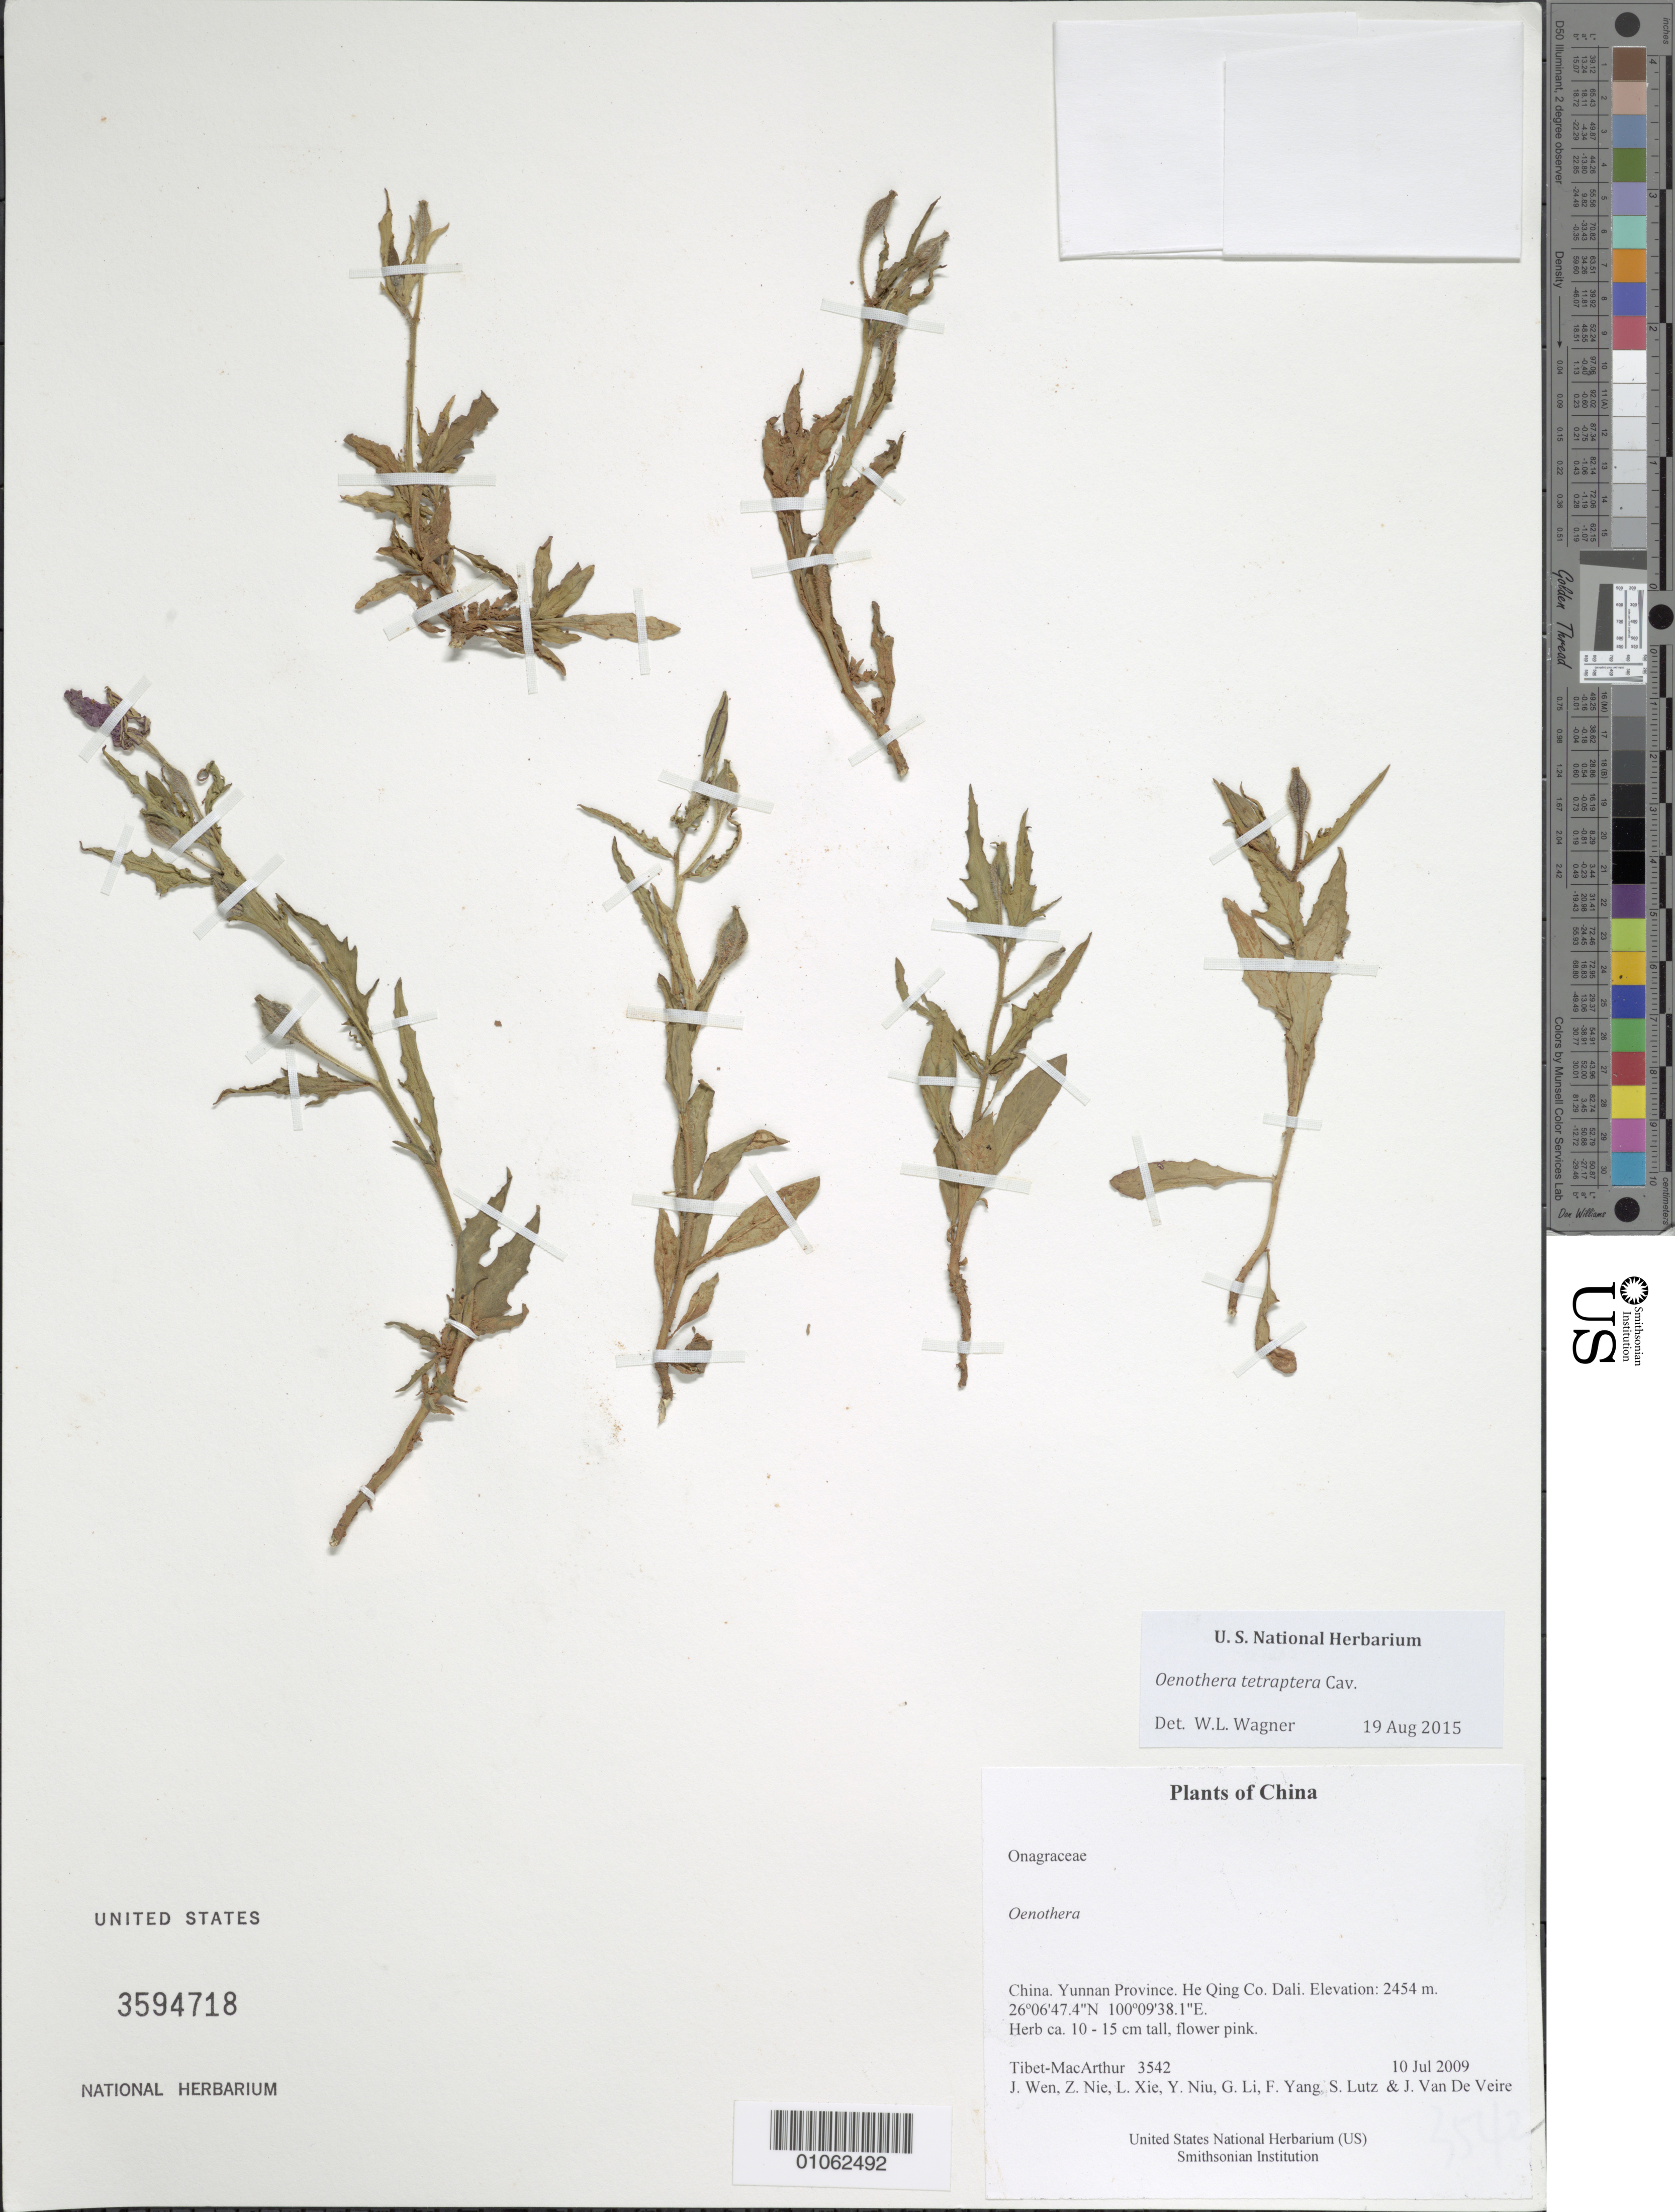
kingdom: Plantae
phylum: Tracheophyta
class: Magnoliopsida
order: Myrtales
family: Onagraceae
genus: Oenothera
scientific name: Oenothera tetraptera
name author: Cav.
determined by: Wagner, W. L., (BOT), Smithsonian Institution - National Museum of Natural History (UNITED STATES)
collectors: Tibet-MacArthur, J. Wen, Z. Nie, L. Xie, Y. Niu, G. Li, F. Yang, S. Lutz & J. Van De Veire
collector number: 3542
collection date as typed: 10 Jul 2009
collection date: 2009-07-10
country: China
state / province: Yunnan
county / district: He Qing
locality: Dali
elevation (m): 2454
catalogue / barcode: US 3594718